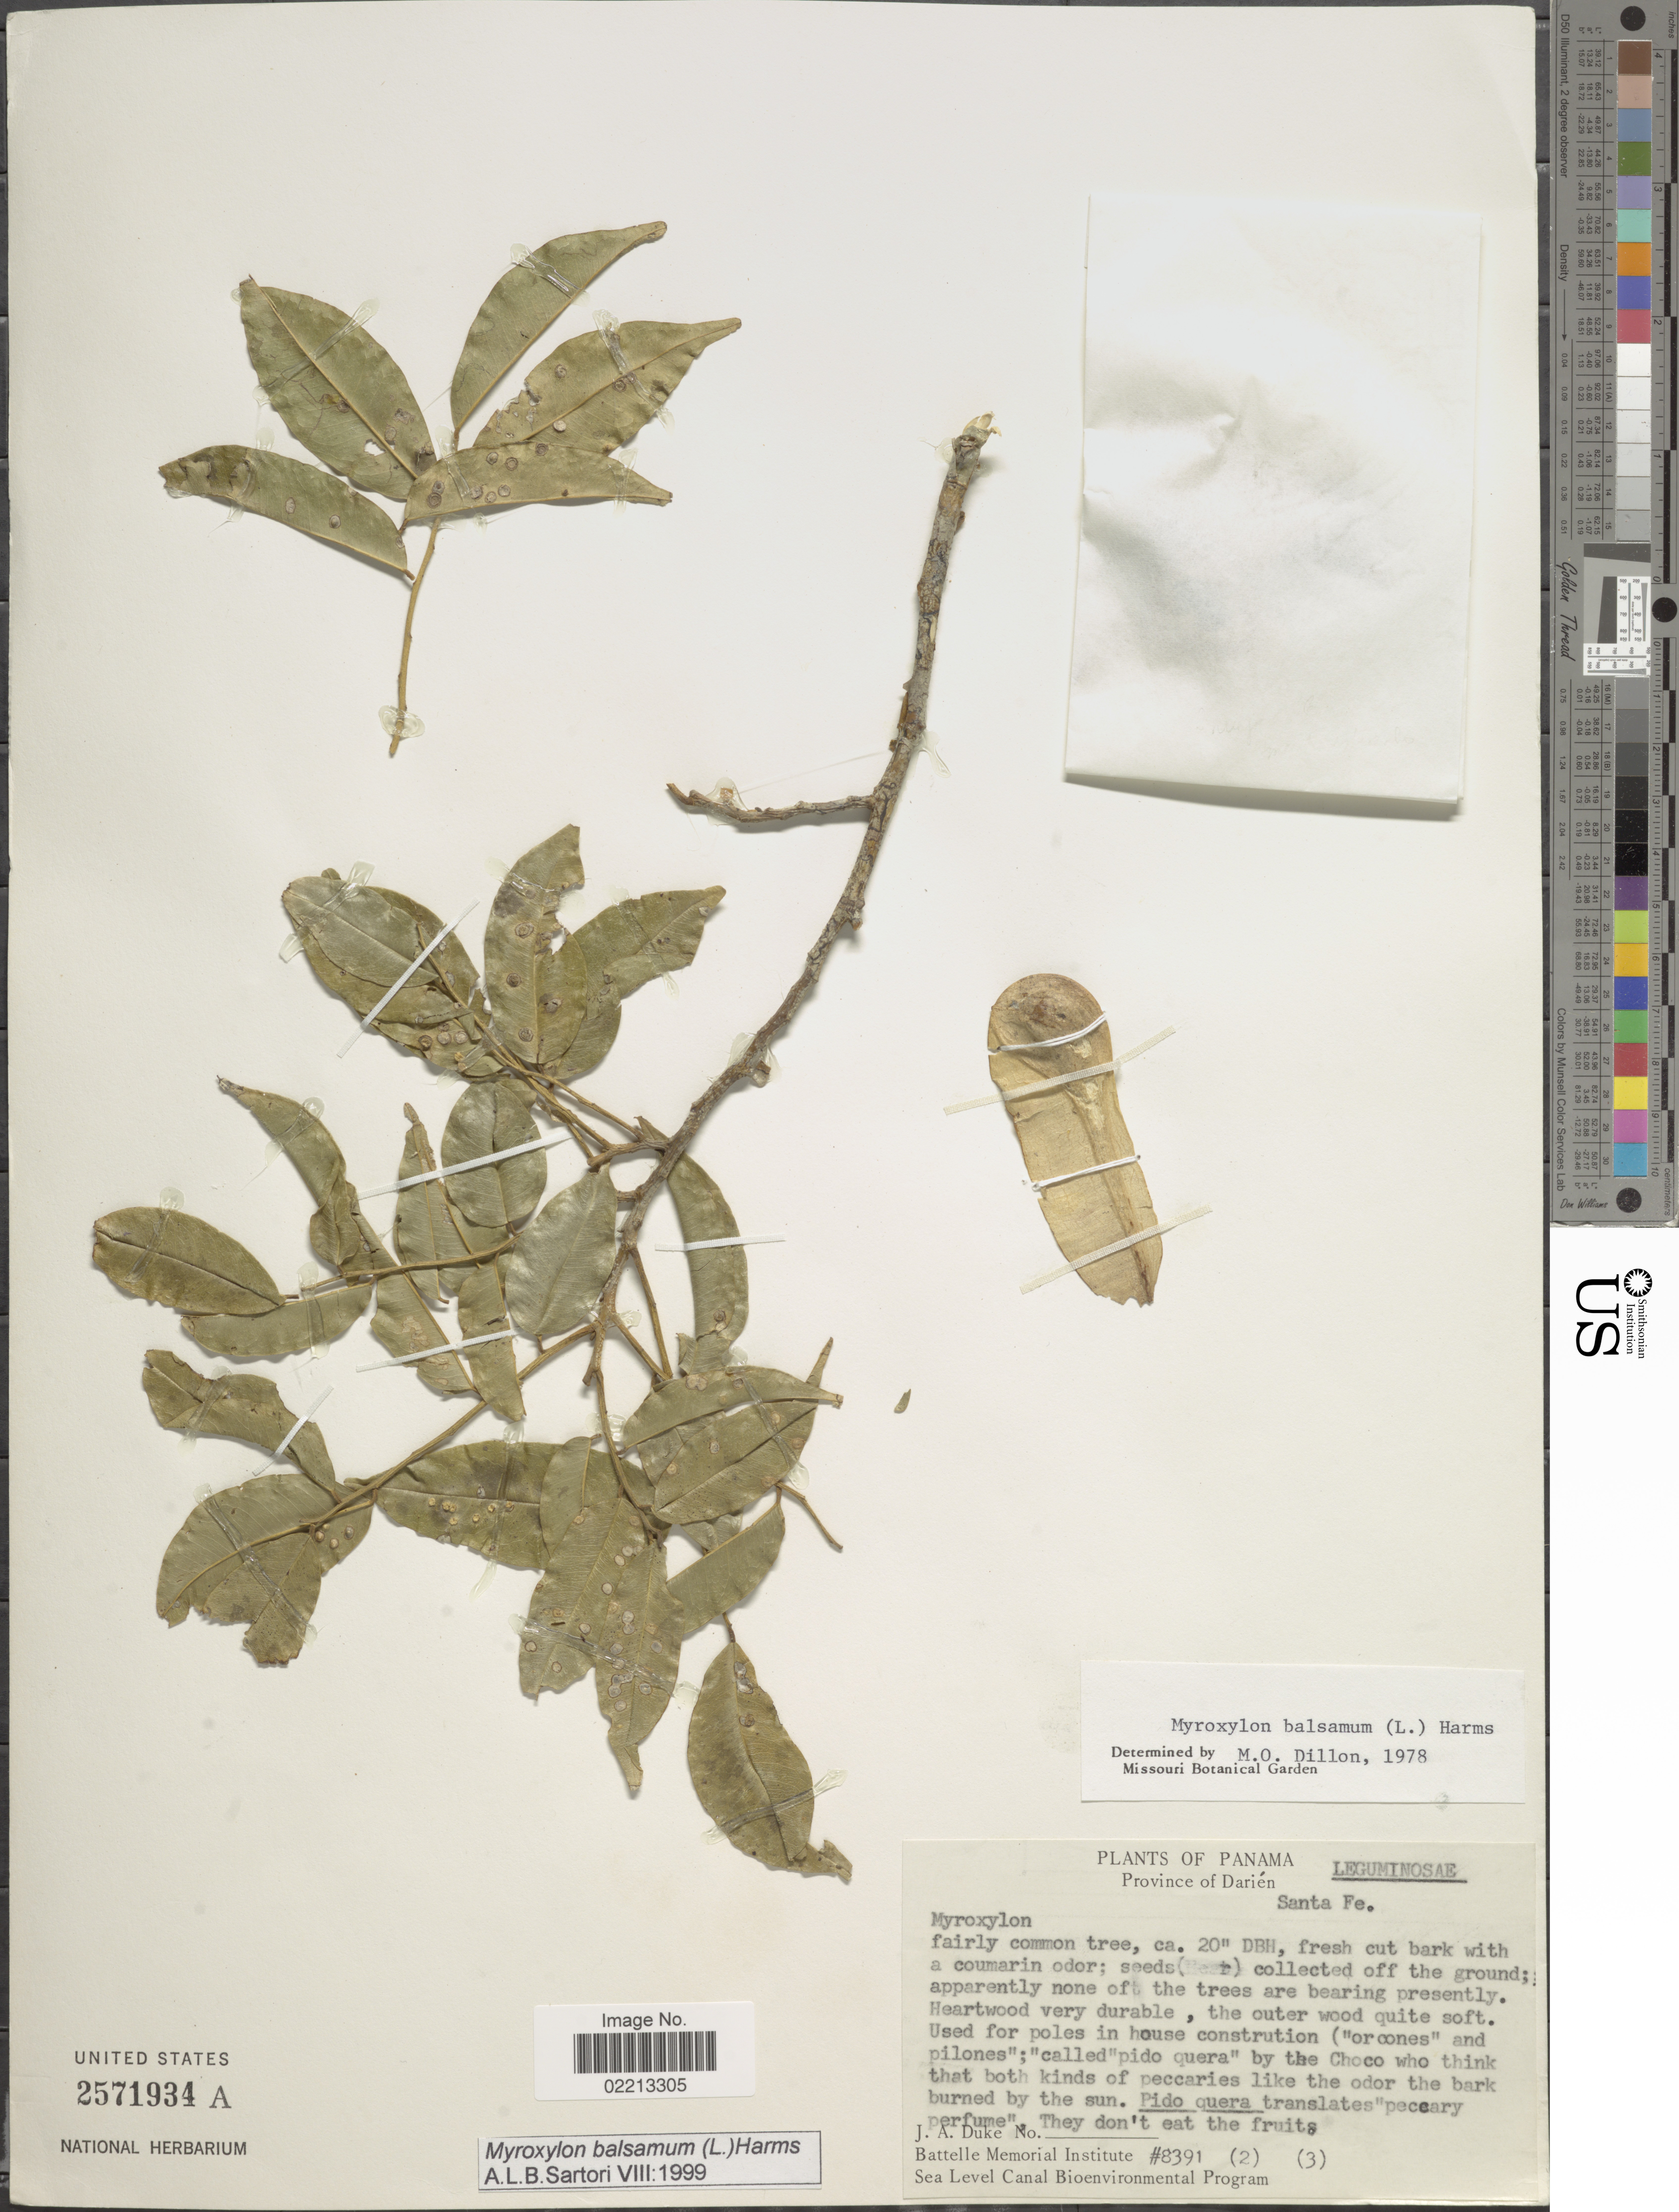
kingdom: Plantae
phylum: Tracheophyta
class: Magnoliopsida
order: Fabales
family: Fabaceae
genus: Myroxylon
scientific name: Myroxylon balsamum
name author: (L.) Harms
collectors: J. A. Duke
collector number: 8391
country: Panama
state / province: Darién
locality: Santa Fe.,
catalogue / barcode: US 2571934a